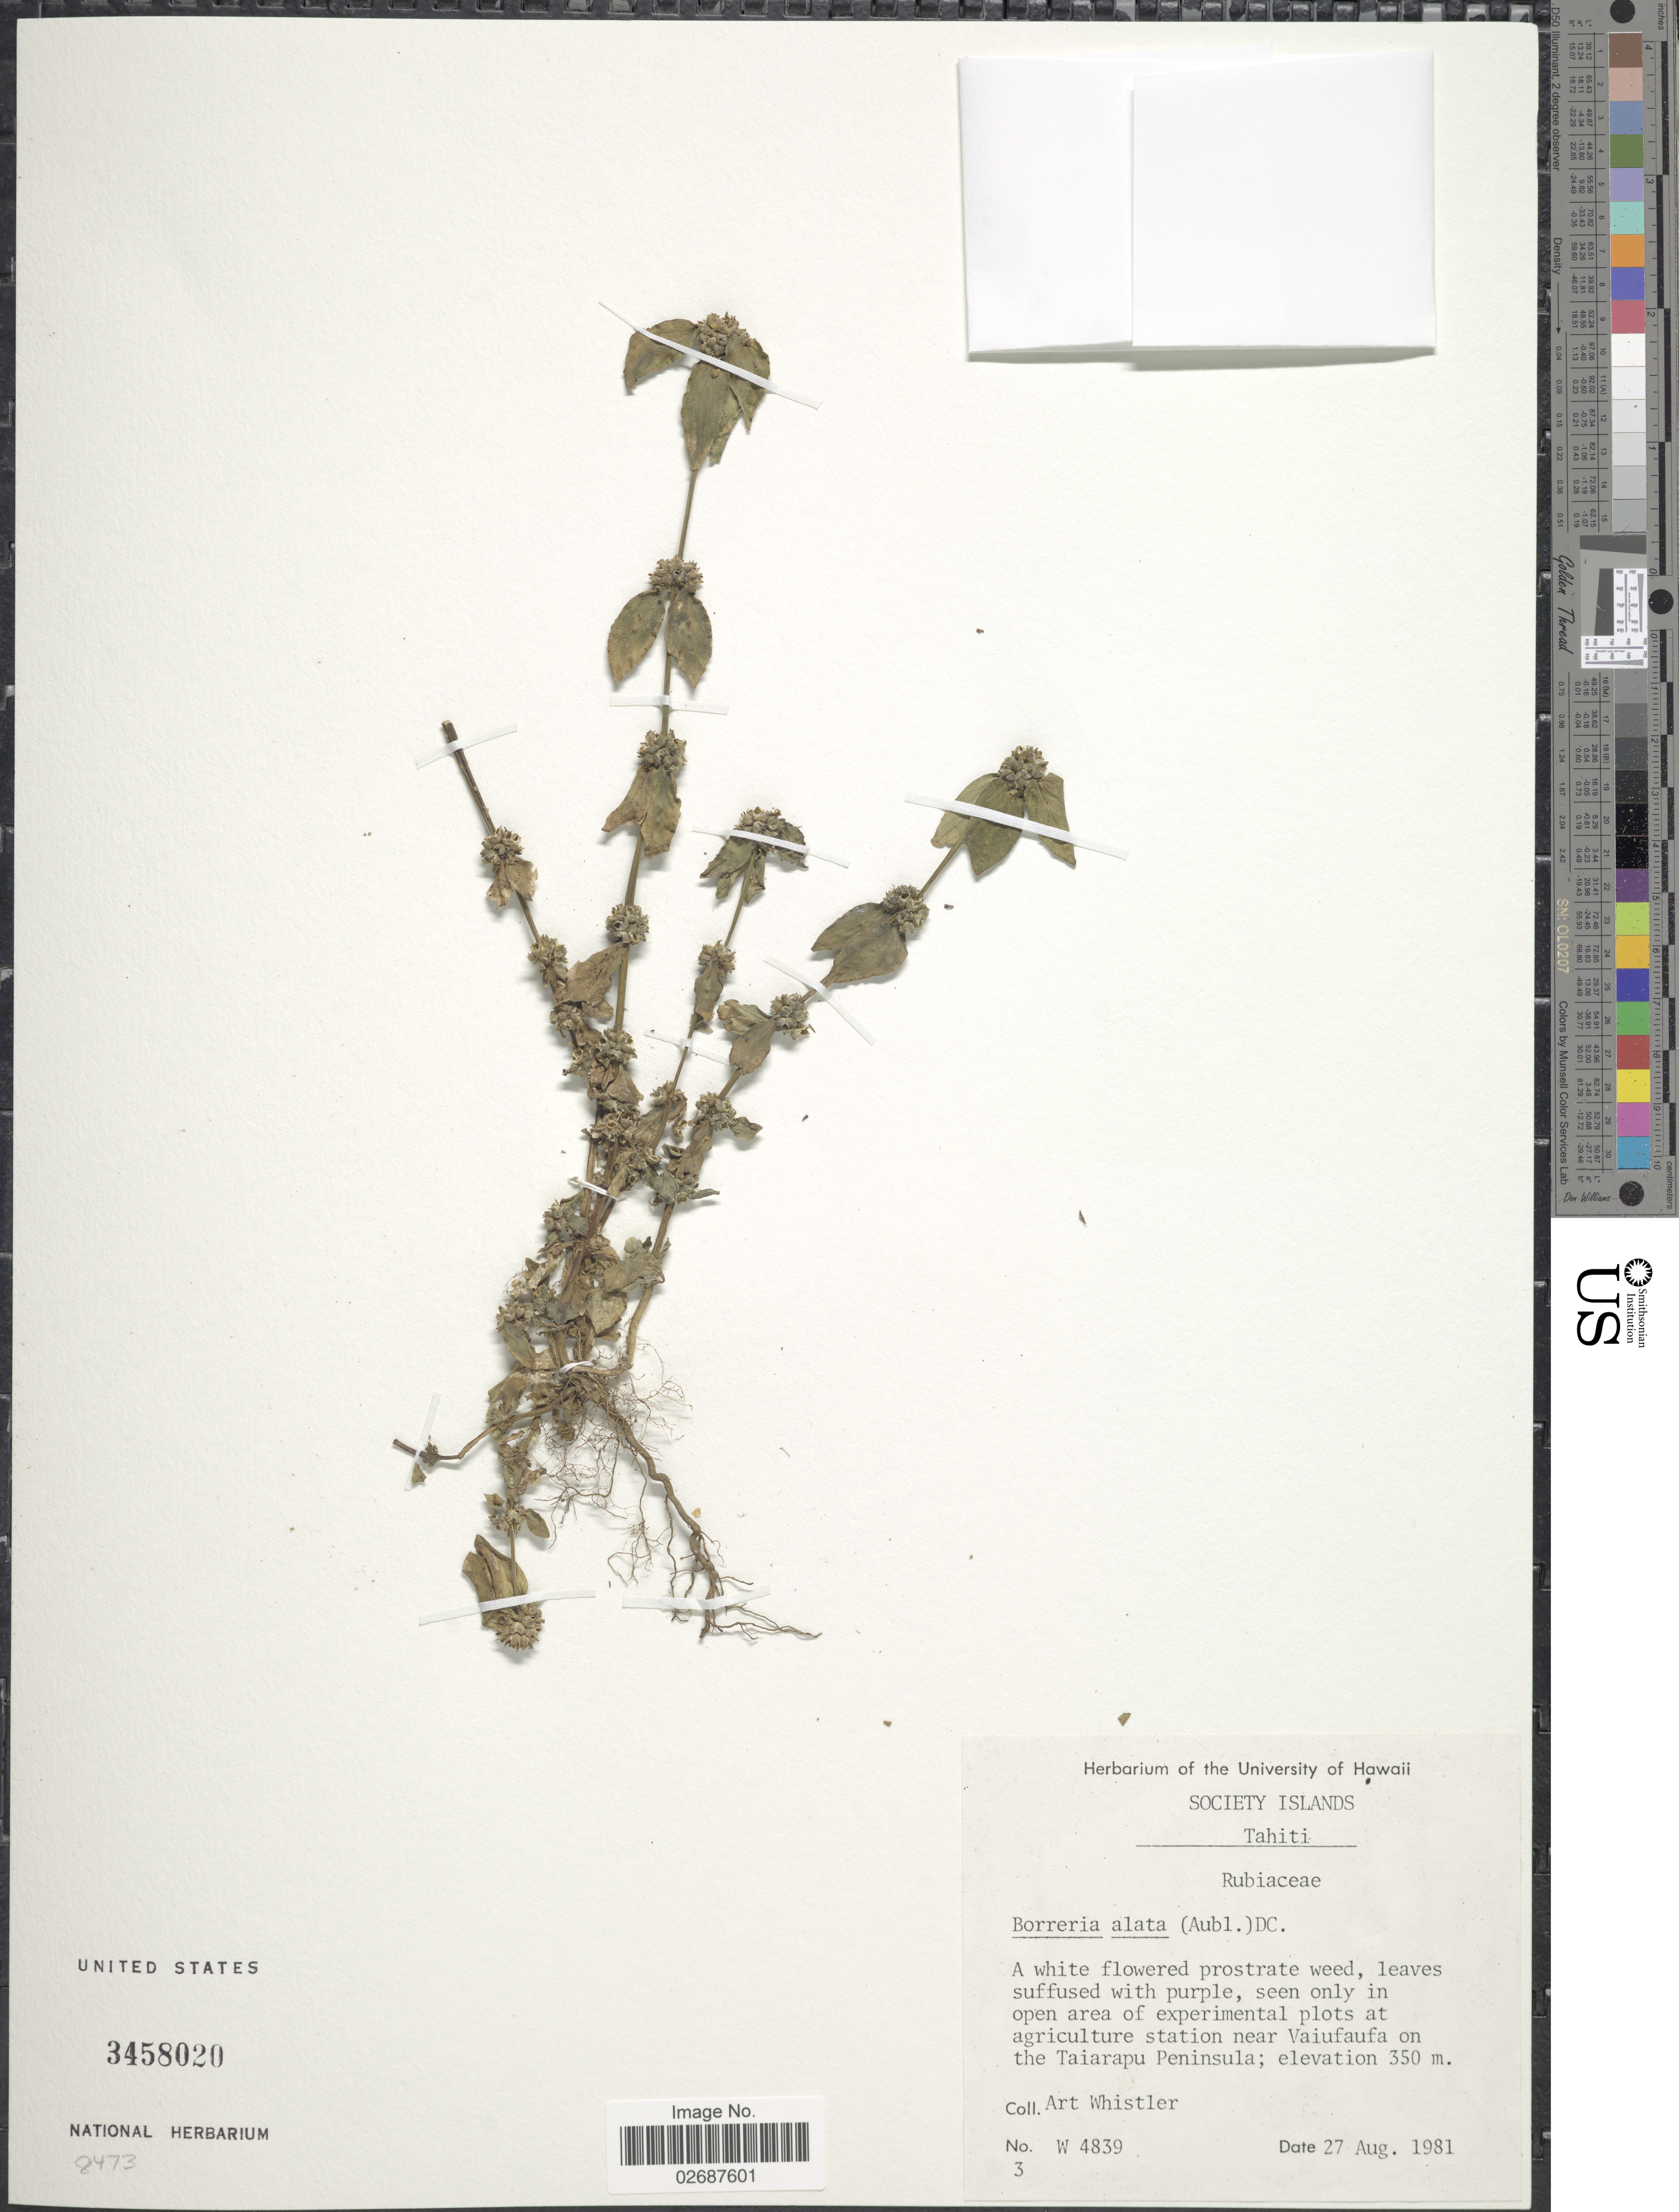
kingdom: Plantae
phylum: Tracheophyta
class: Magnoliopsida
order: Gentianales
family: Rubiaceae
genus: Borreria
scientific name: Borreria alata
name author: (Aubl.) DC.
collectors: A. Whistler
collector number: W 4839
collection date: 1981-08-27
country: French Polynesia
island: Tahiti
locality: Society Islands, Tahiti, in open area of experimental plots at agriculture station near Vaiufaufa on the Taiarapu Peninsula.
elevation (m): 350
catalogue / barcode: US 3458020